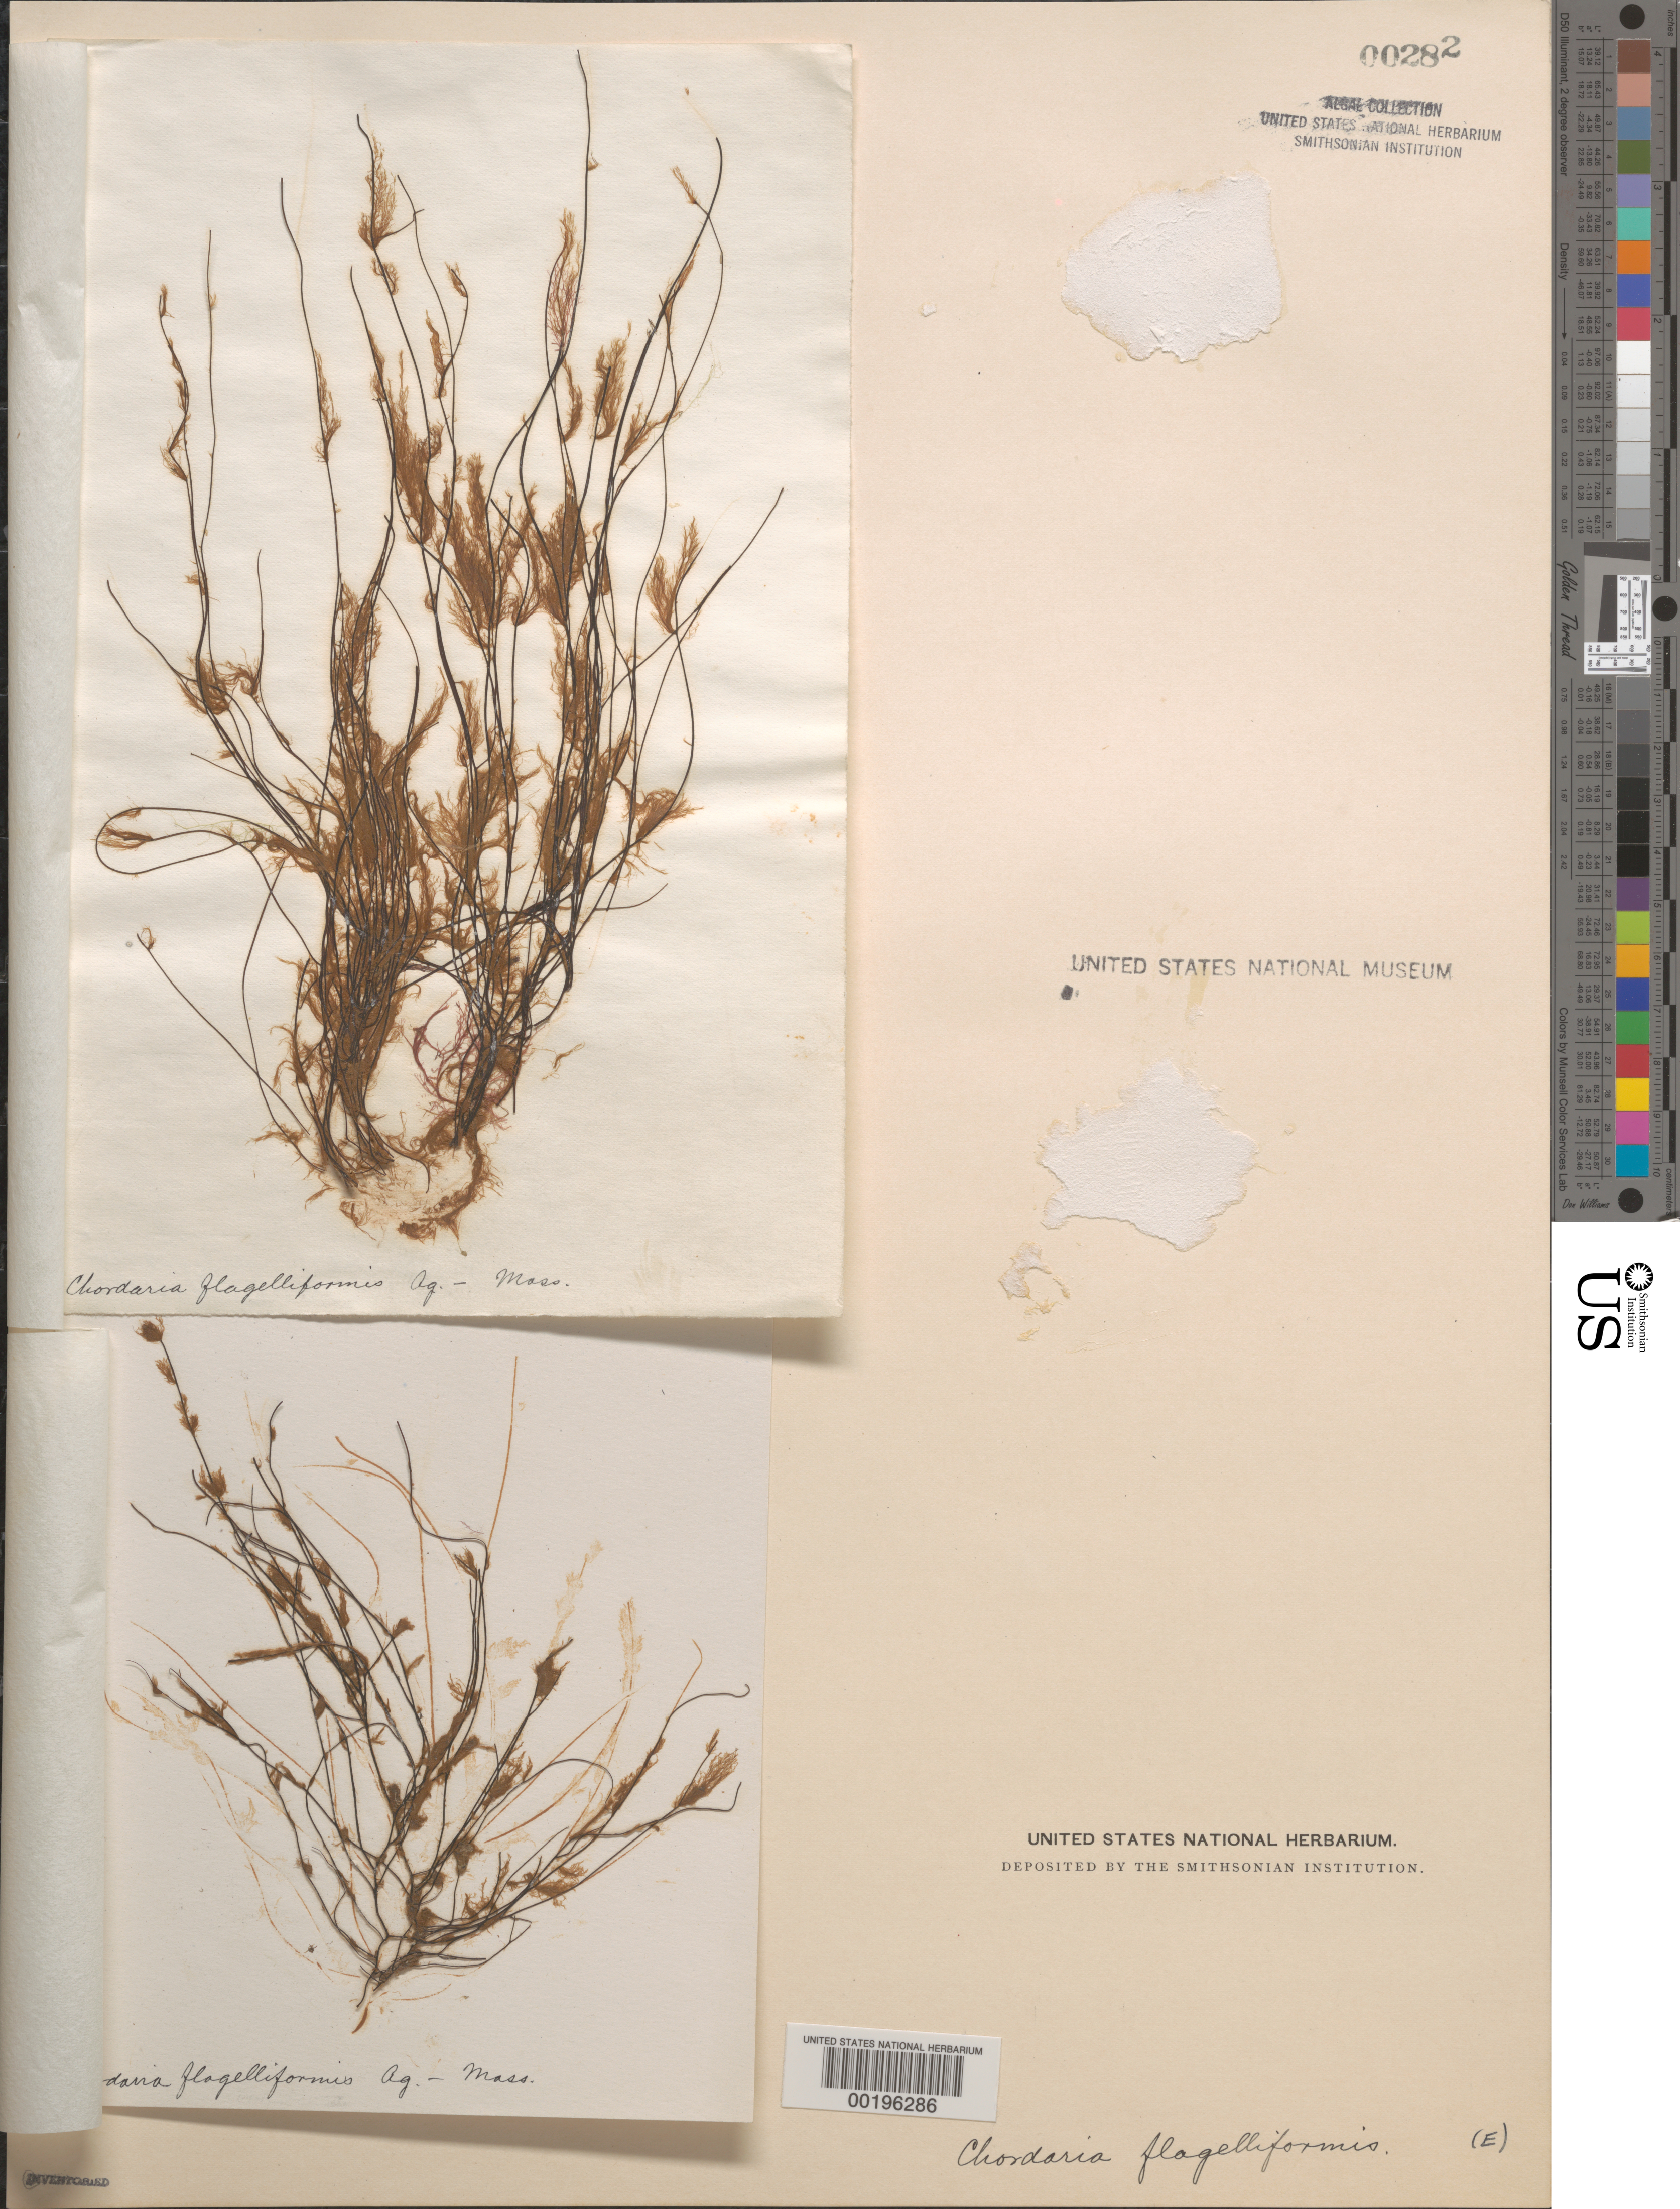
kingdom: Chromista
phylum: Ochrophyta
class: Phaeophyceae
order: Ectocarpales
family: Chordariaceae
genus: Chordaria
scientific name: Chordaria flagelliformis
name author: (Hudson) Grev.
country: United States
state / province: Massachusetts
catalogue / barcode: US 282